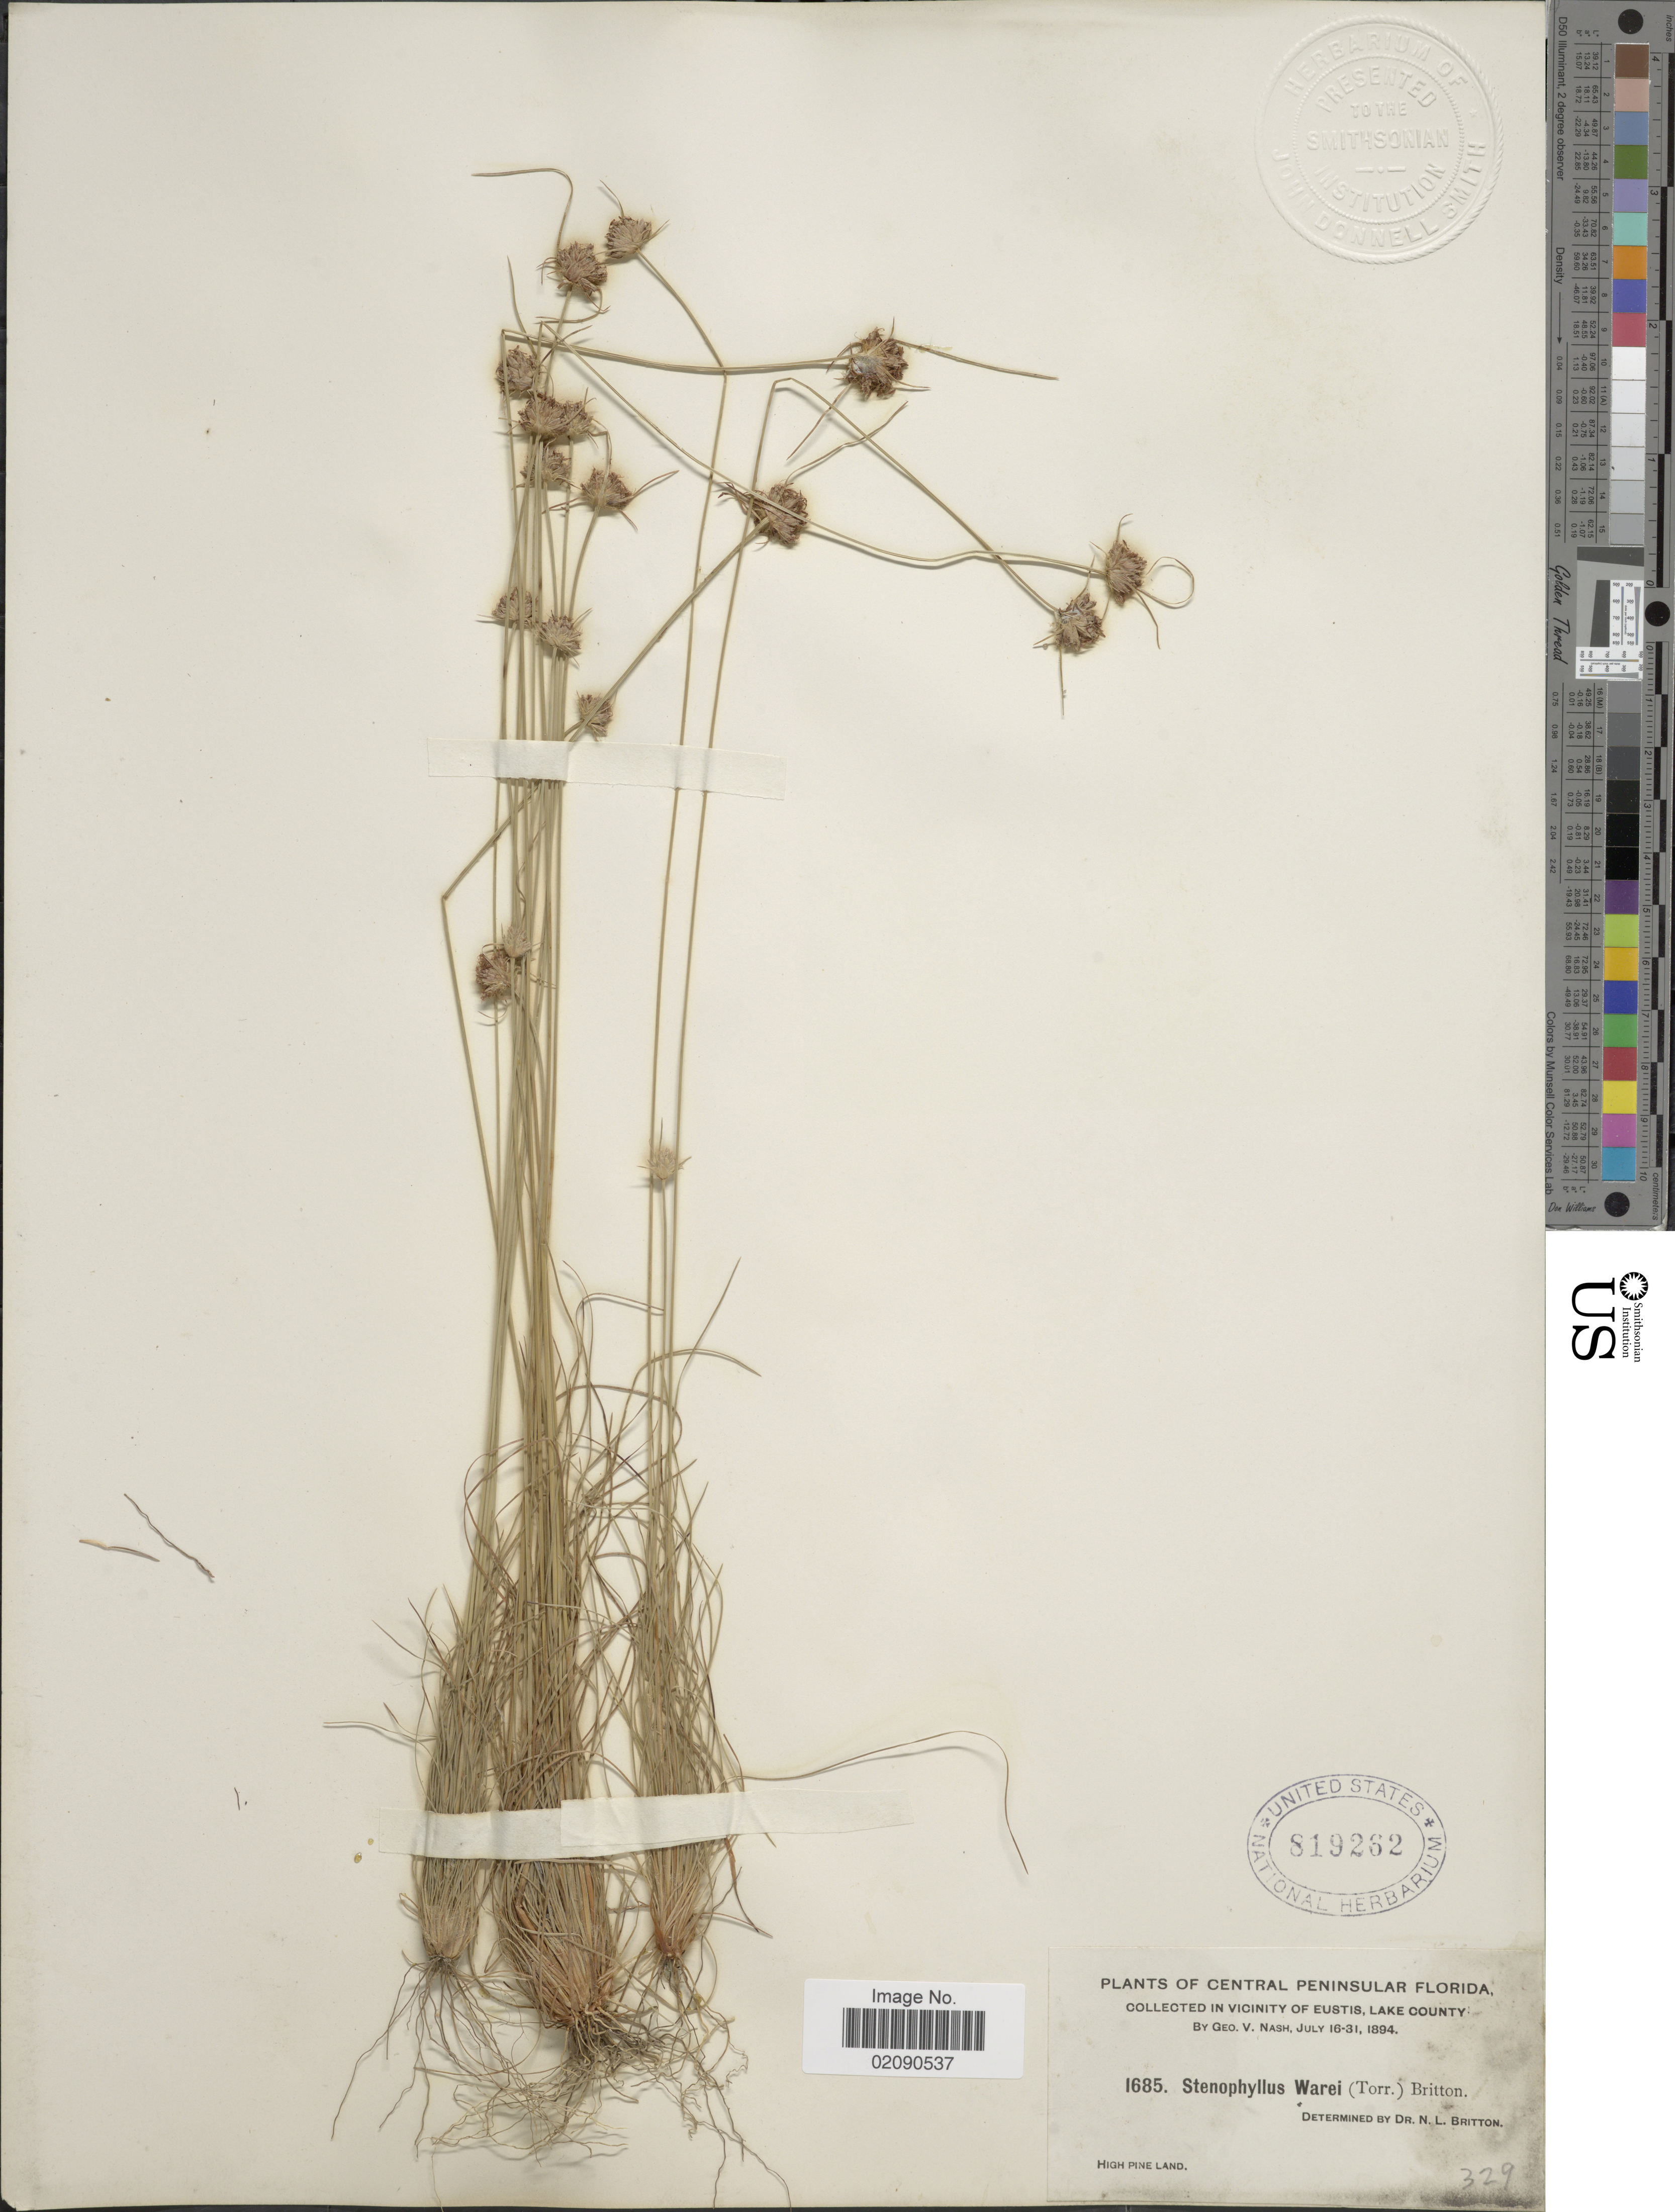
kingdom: Plantae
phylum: Tracheophyta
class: Liliopsida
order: Poales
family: Cyperaceae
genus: Bulbostylis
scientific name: Bulbostylis warei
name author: (Torr.) C.B. Clarke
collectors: G. V. Nash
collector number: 1685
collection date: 1894-07-16/1894-07-31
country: United States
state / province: Florida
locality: Central Peninsular Florida, In Vicinity of Eustis, Lake County, High Pine Land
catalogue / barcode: US 819262